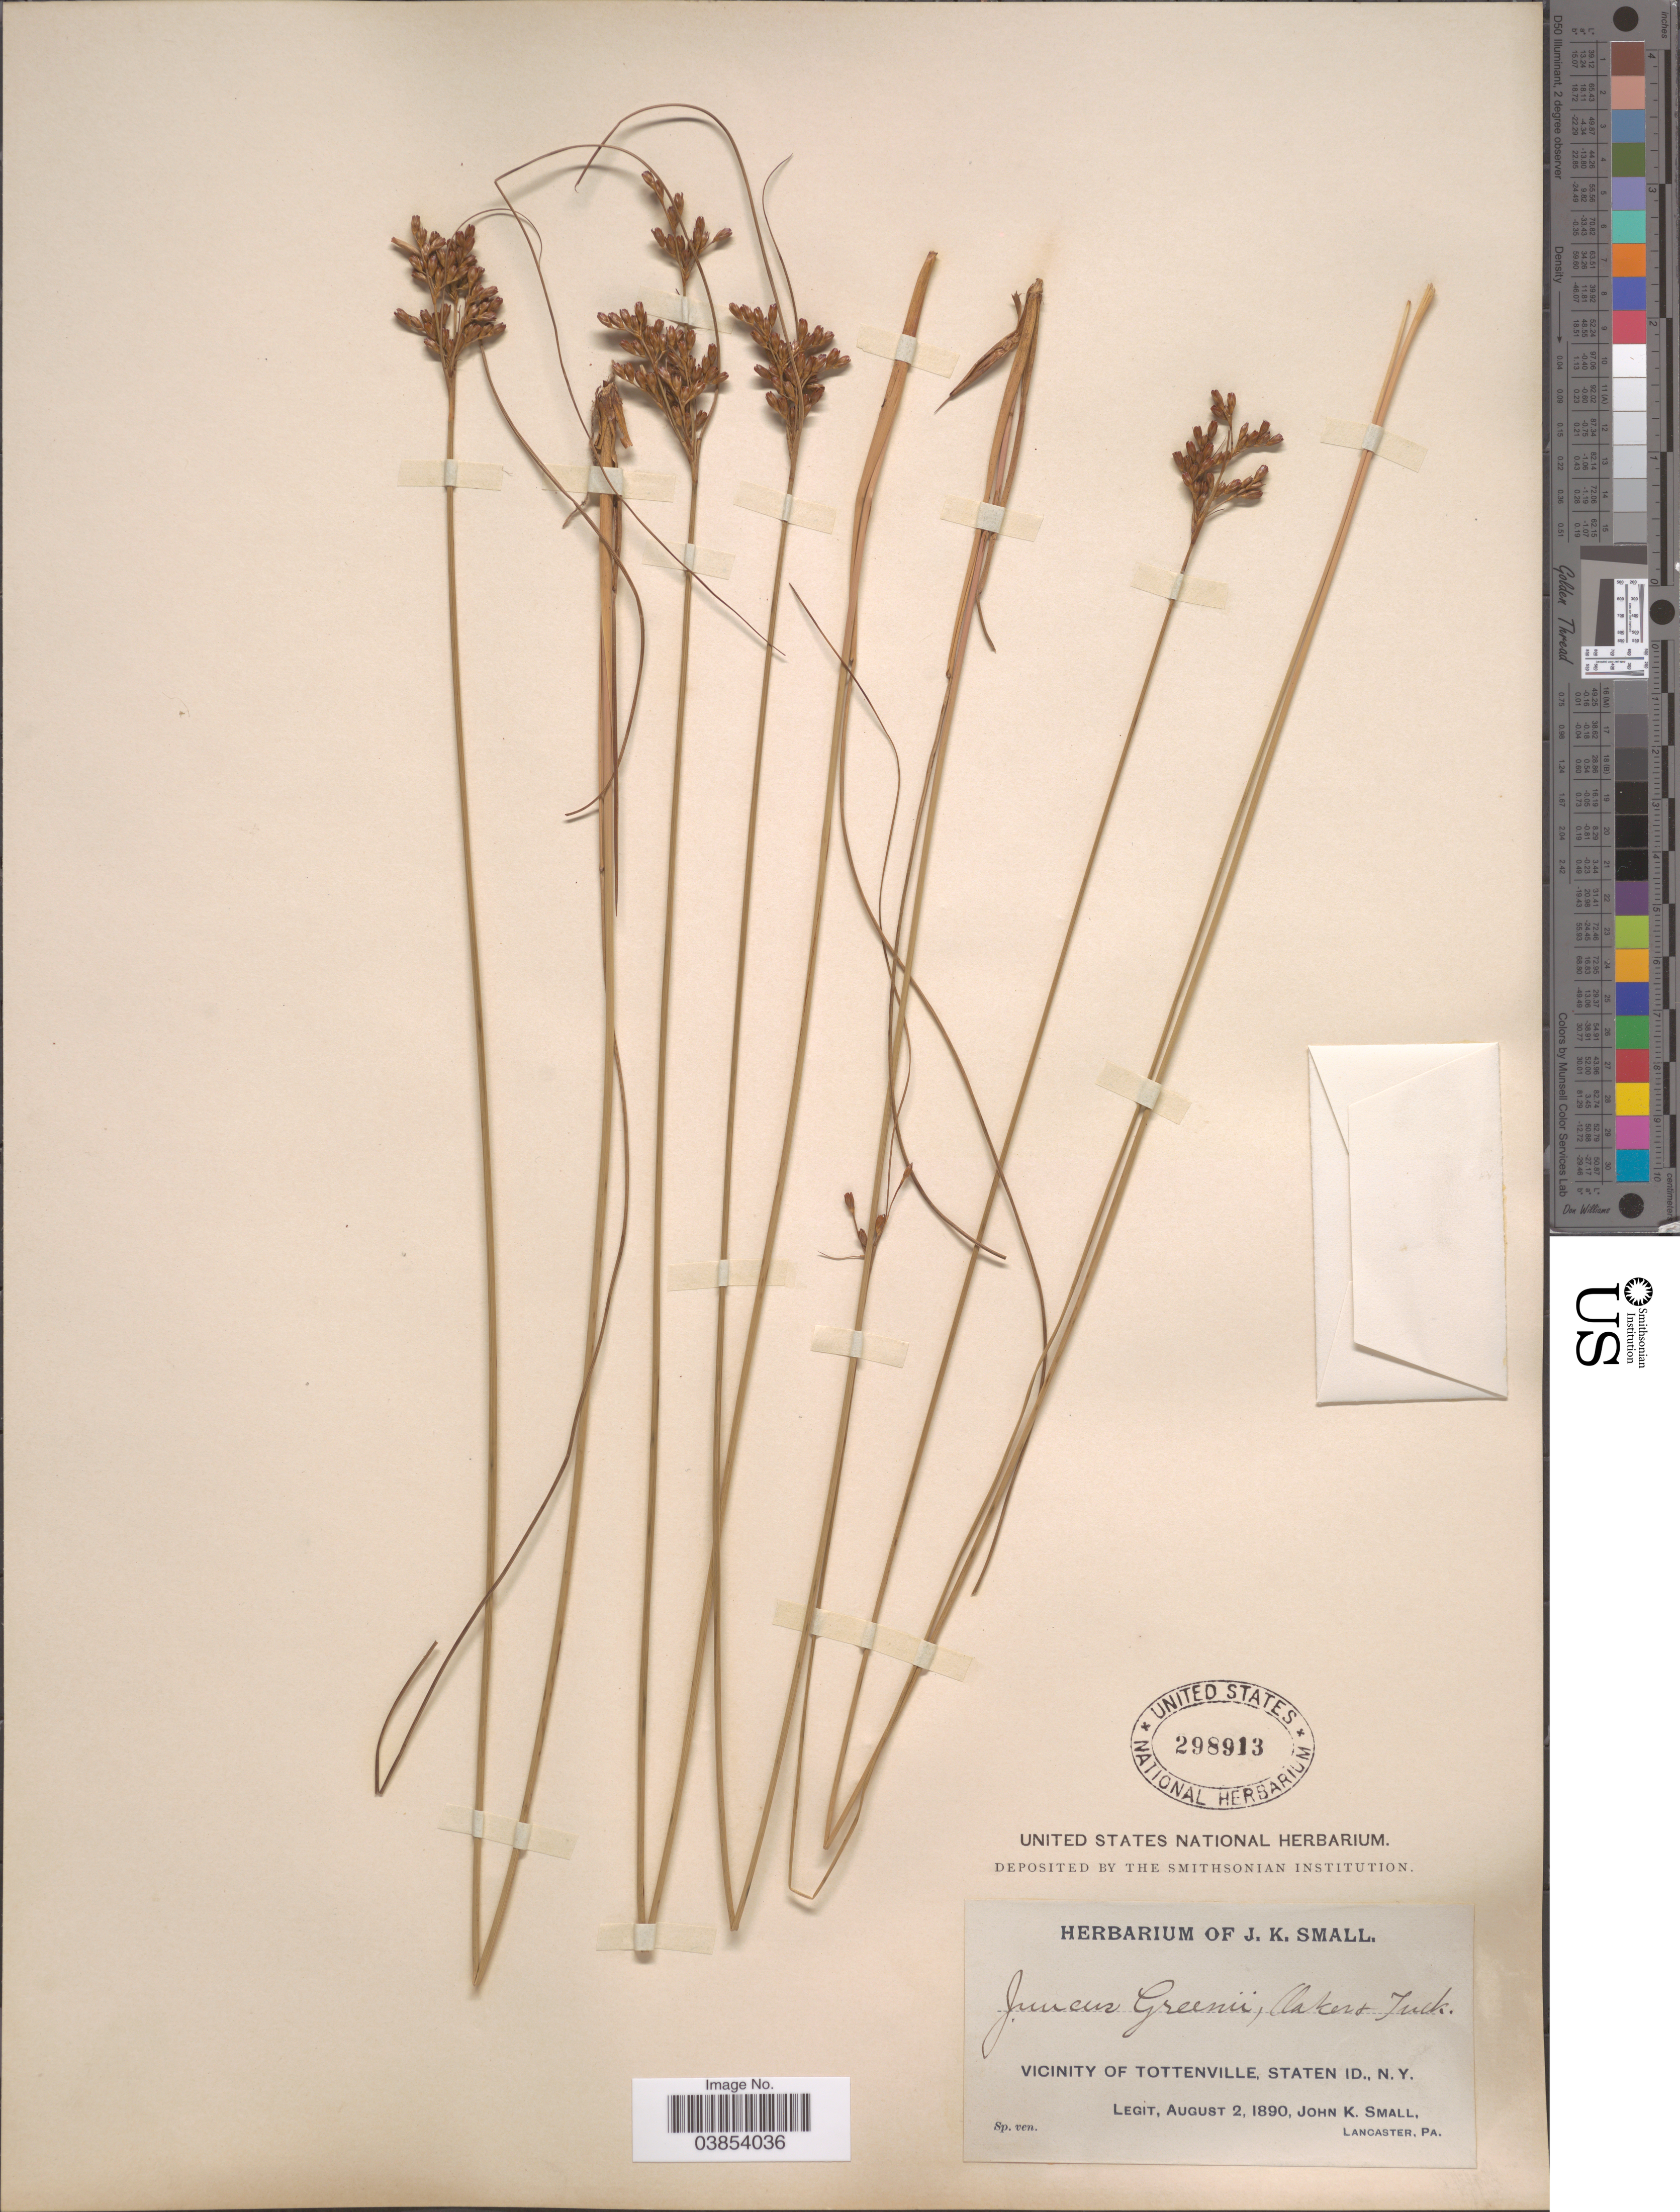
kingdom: Plantae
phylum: Tracheophyta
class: Liliopsida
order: Poales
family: Juncaceae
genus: Juncus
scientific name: Juncus greenei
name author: Oakes & Tuck.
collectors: J. K. Small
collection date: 1890-08-02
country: United States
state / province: New York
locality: Vicinity of Tottenville, Staten ID.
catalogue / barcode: US 298913